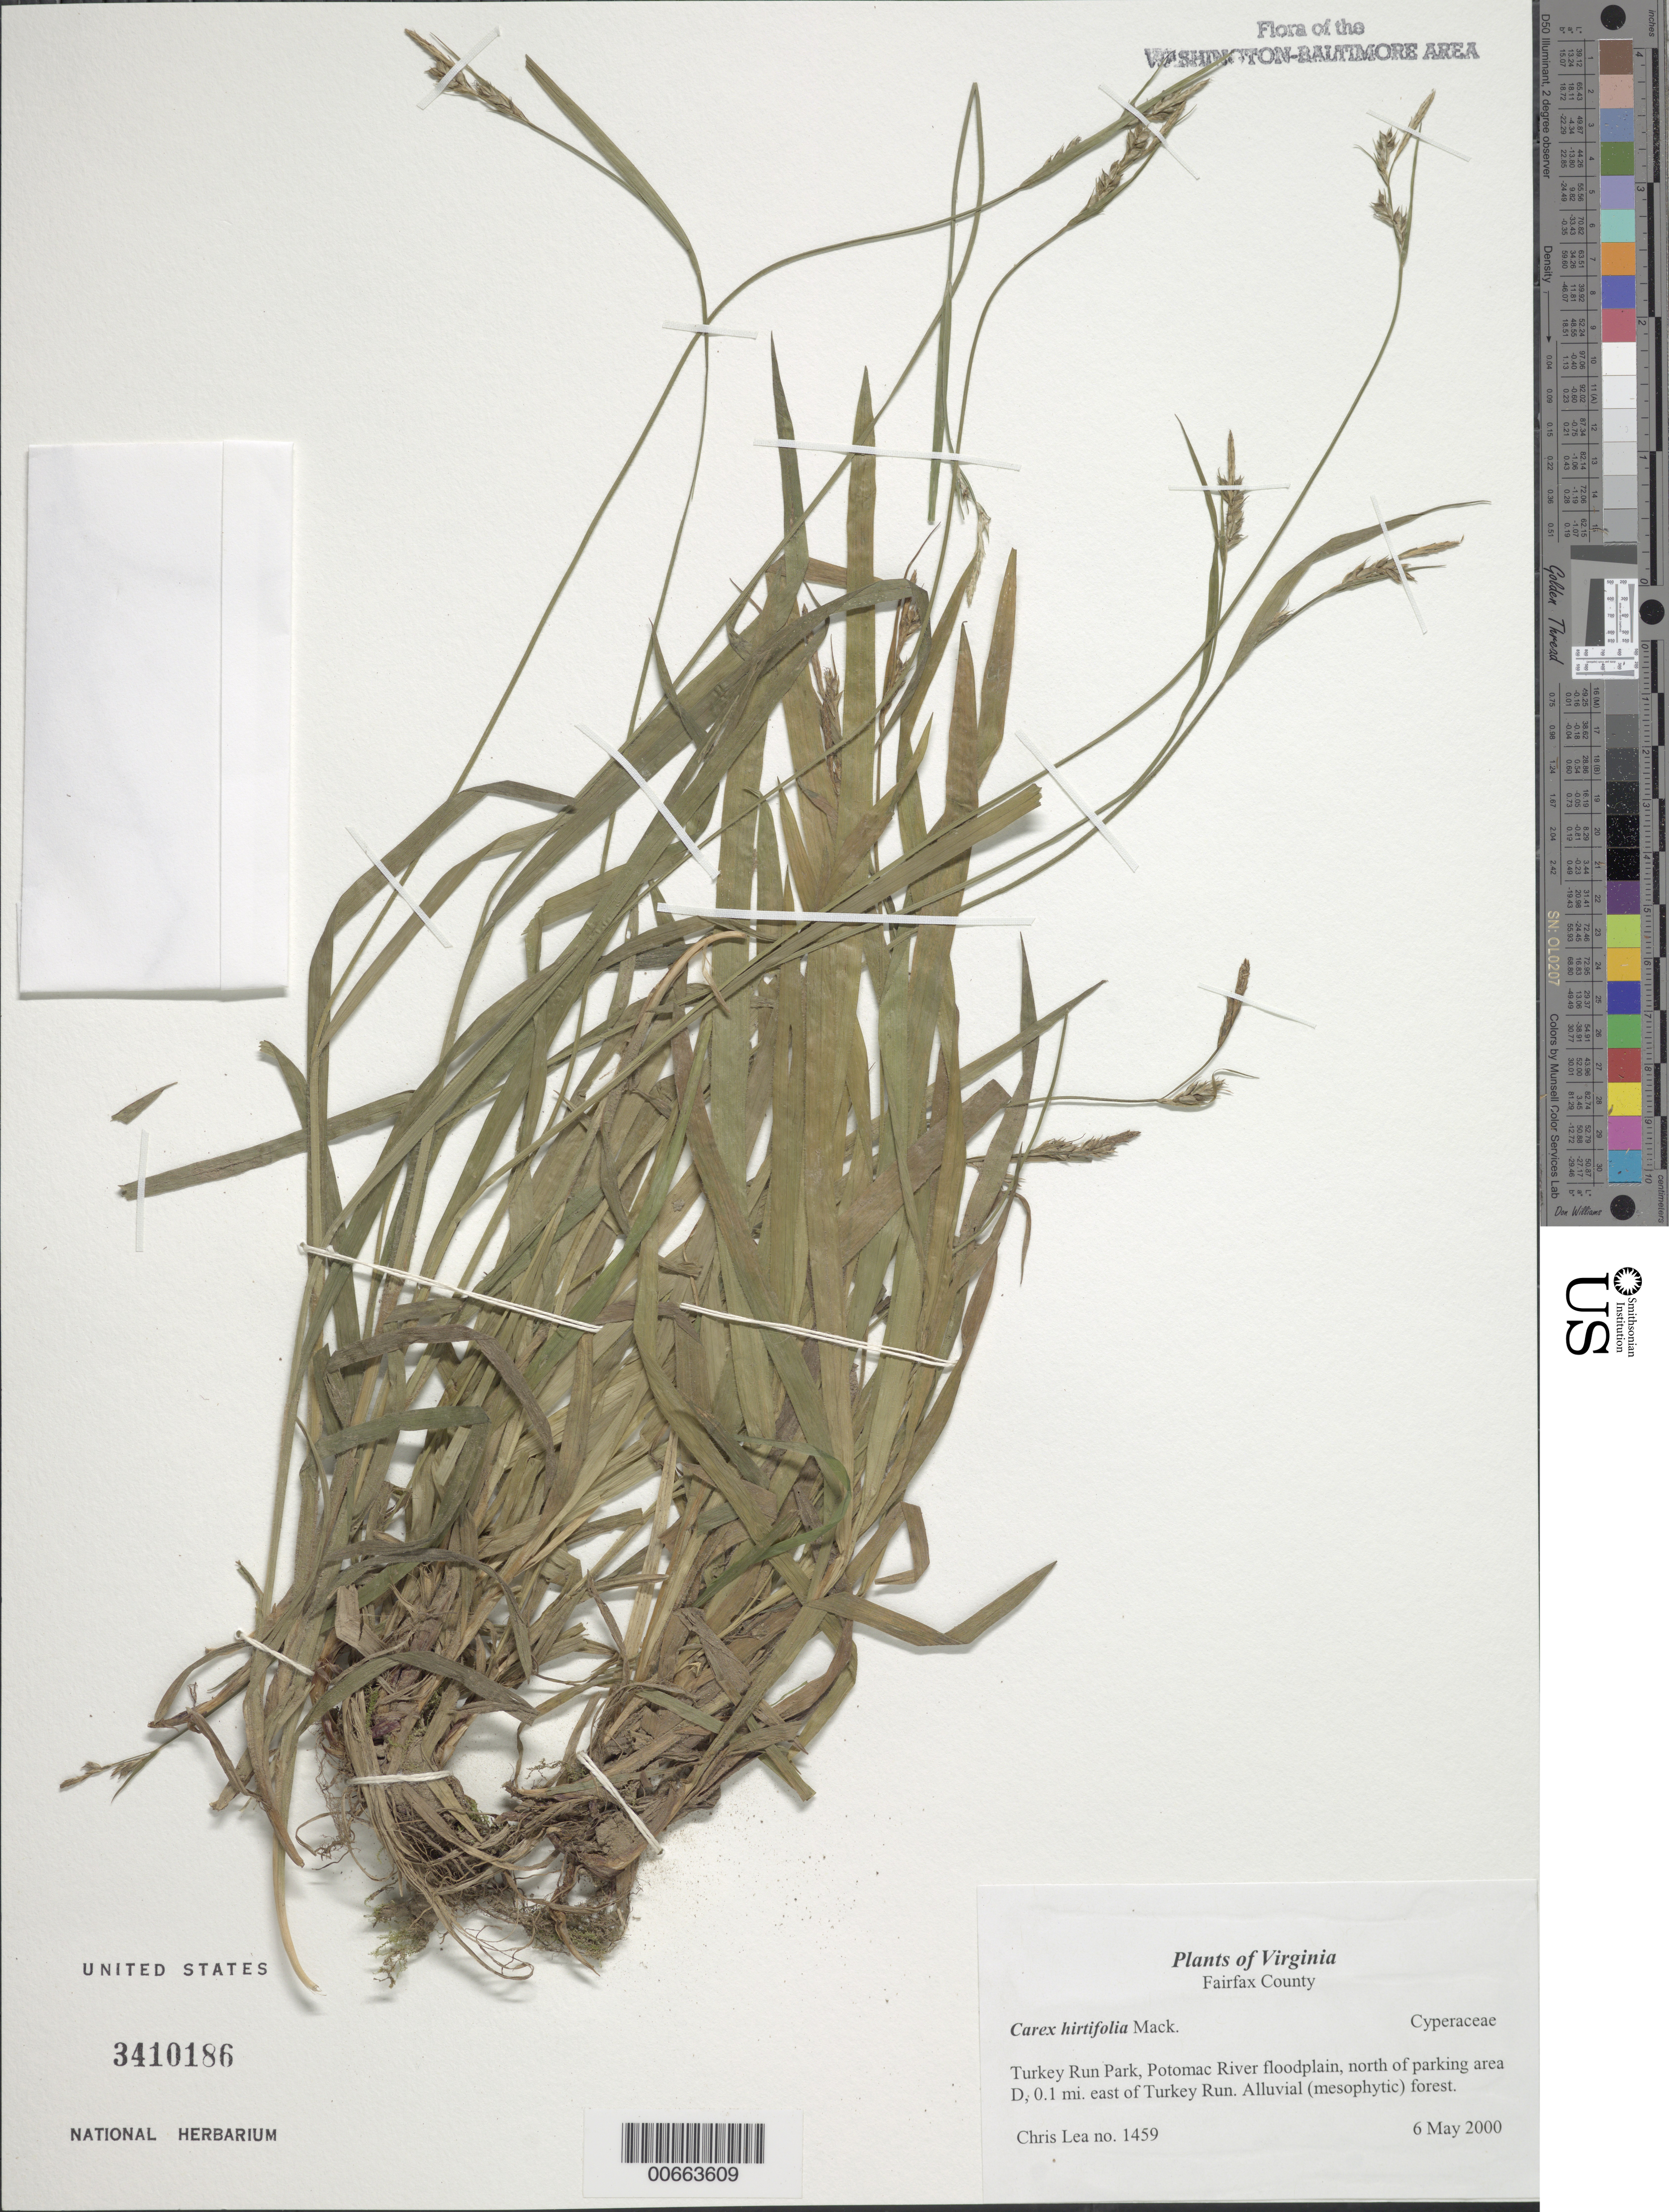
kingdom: Plantae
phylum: Tracheophyta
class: Liliopsida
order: Poales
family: Cyperaceae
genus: Carex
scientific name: Carex hirtifolia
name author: Mack.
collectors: C. Lea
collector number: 1459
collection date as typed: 06 May 2000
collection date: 2000-05-06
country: United States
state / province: Virginia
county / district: Fairfax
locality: Turkey Run Park, Potomac River floodplain, north of parking area D, 0.1 mi. east of Turkey Run.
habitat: Alluvial (mesophytic) forest.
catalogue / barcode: US 3410186